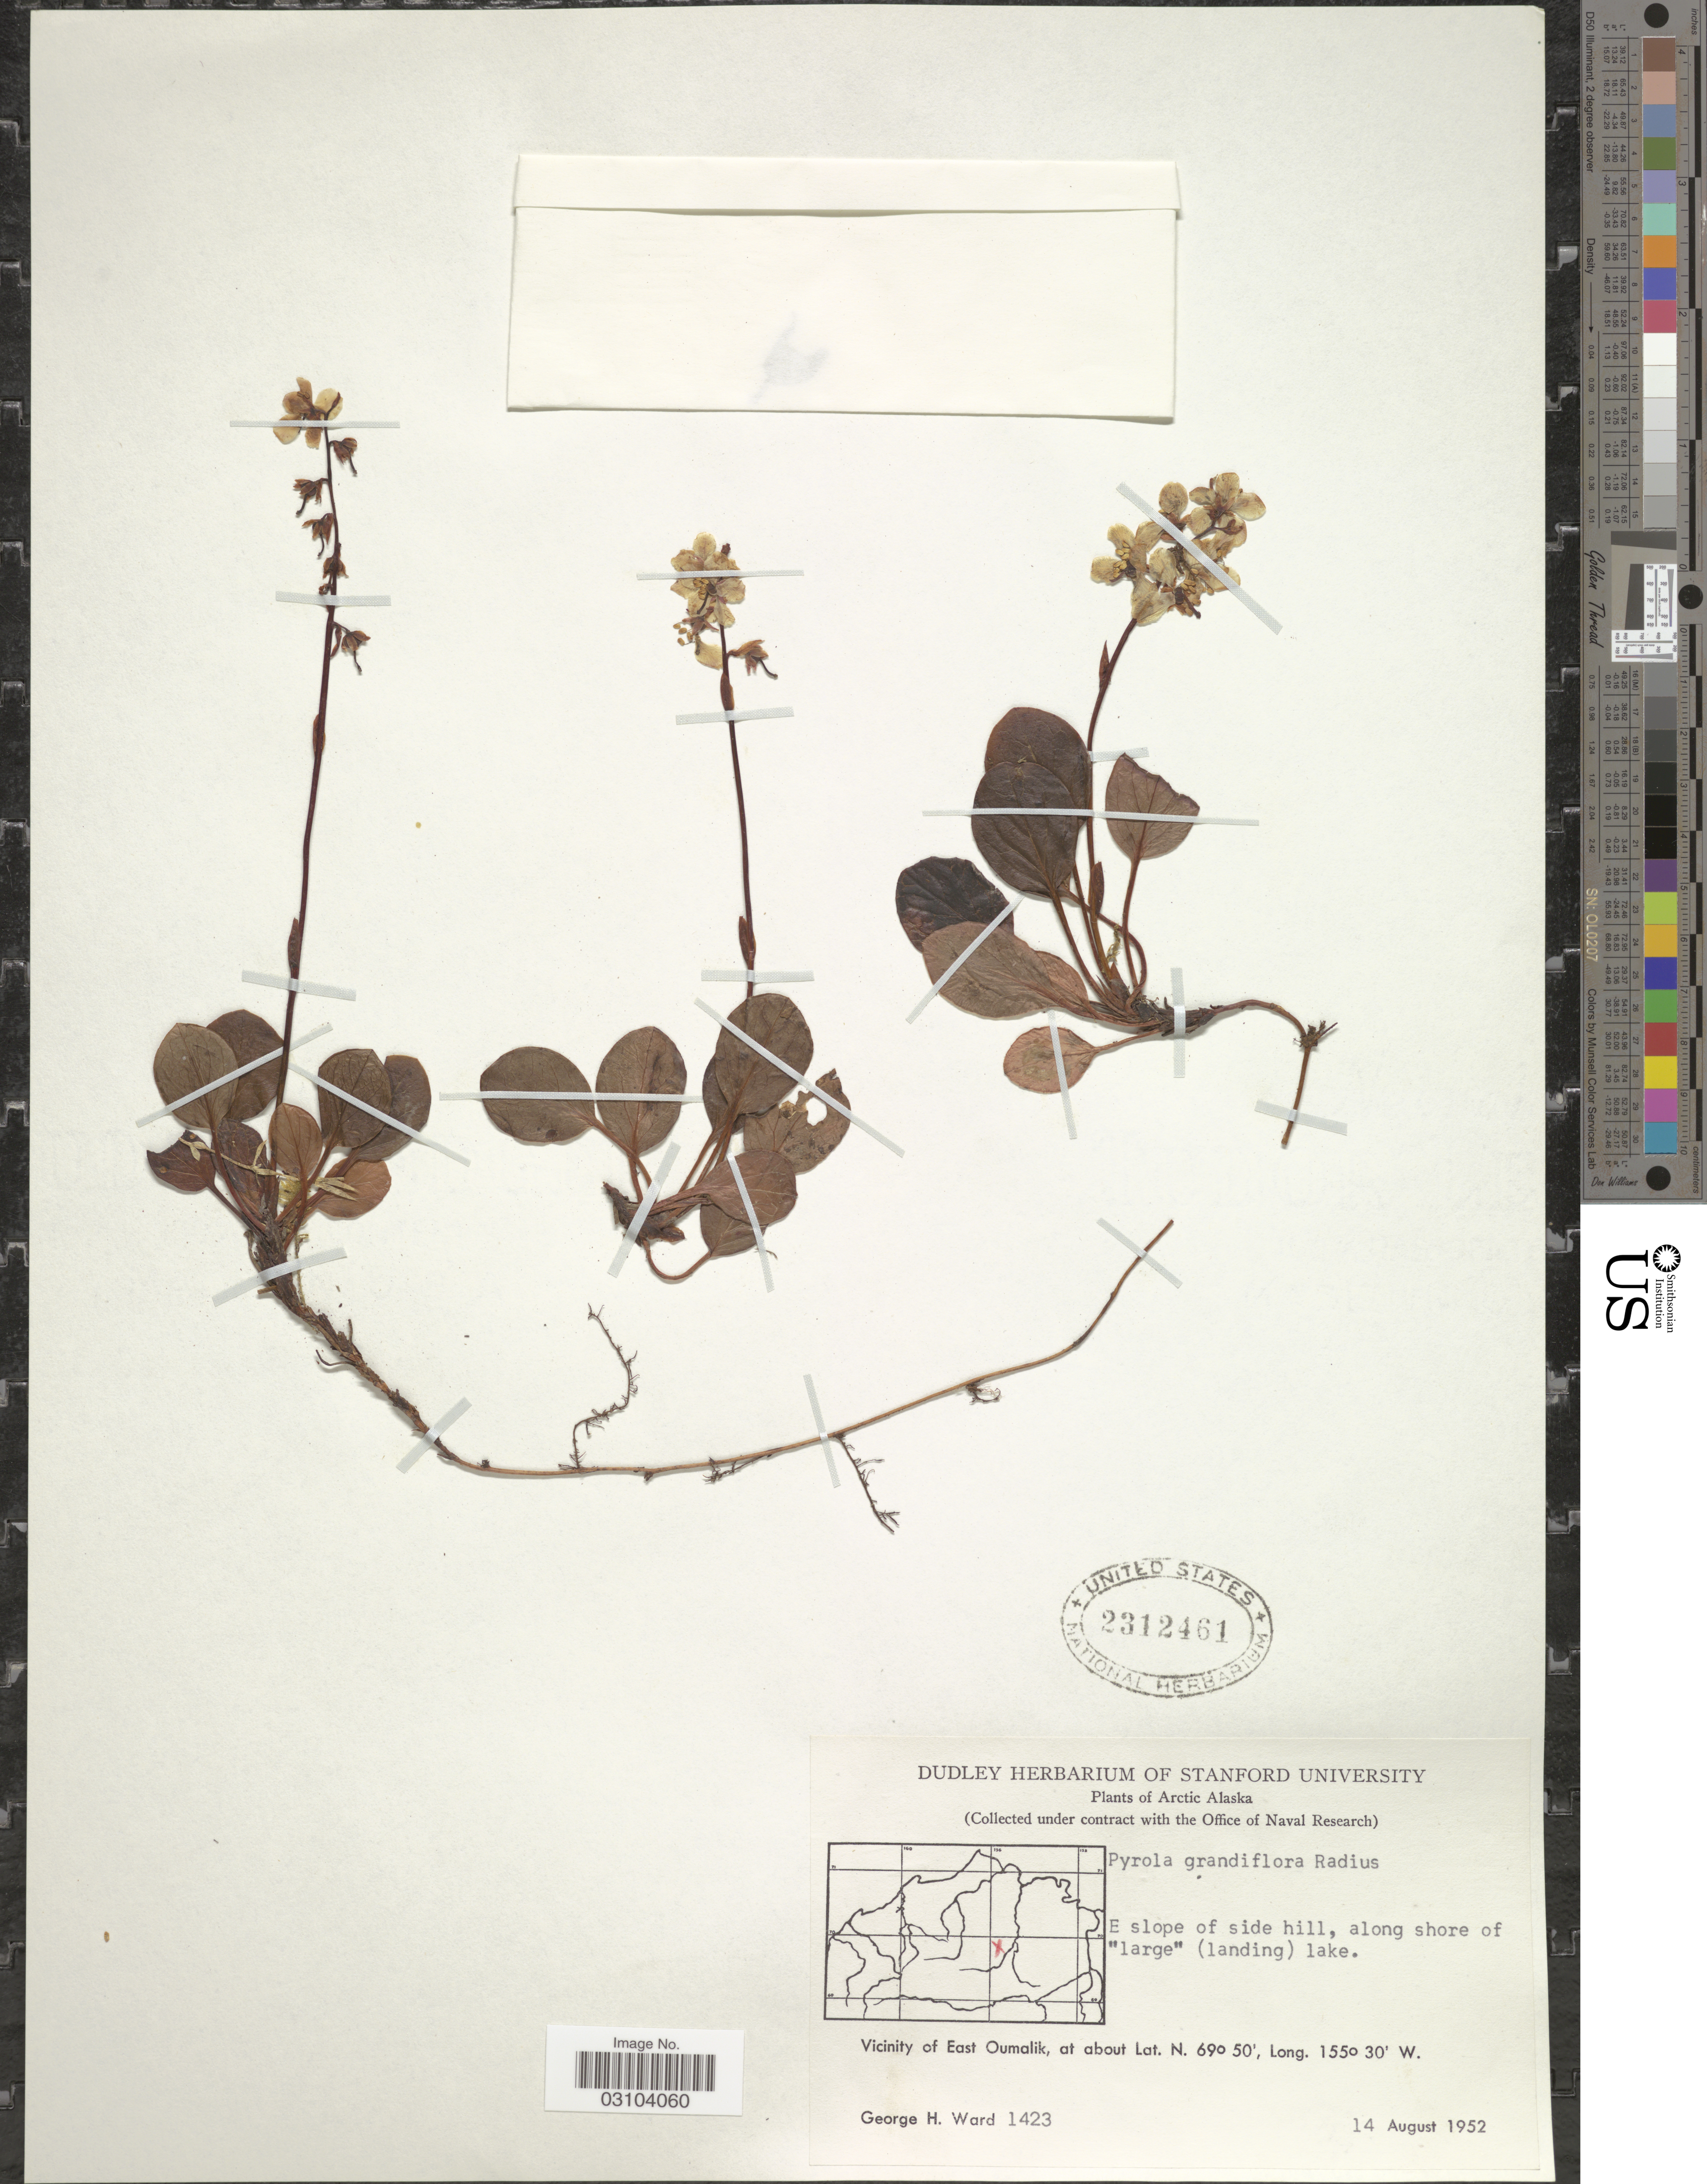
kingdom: Plantae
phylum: Tracheophyta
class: Magnoliopsida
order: Ericales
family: Ericaceae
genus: Pyrola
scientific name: Pyrola grandiflora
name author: Radius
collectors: G. H. Ward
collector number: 1423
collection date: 1953-08-14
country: United States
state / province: Alaska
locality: Arctic Alaska. E slope of side hill, along shore of "large" (landing) lake. Vicinity of East Oumalik.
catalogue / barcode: US 2312461